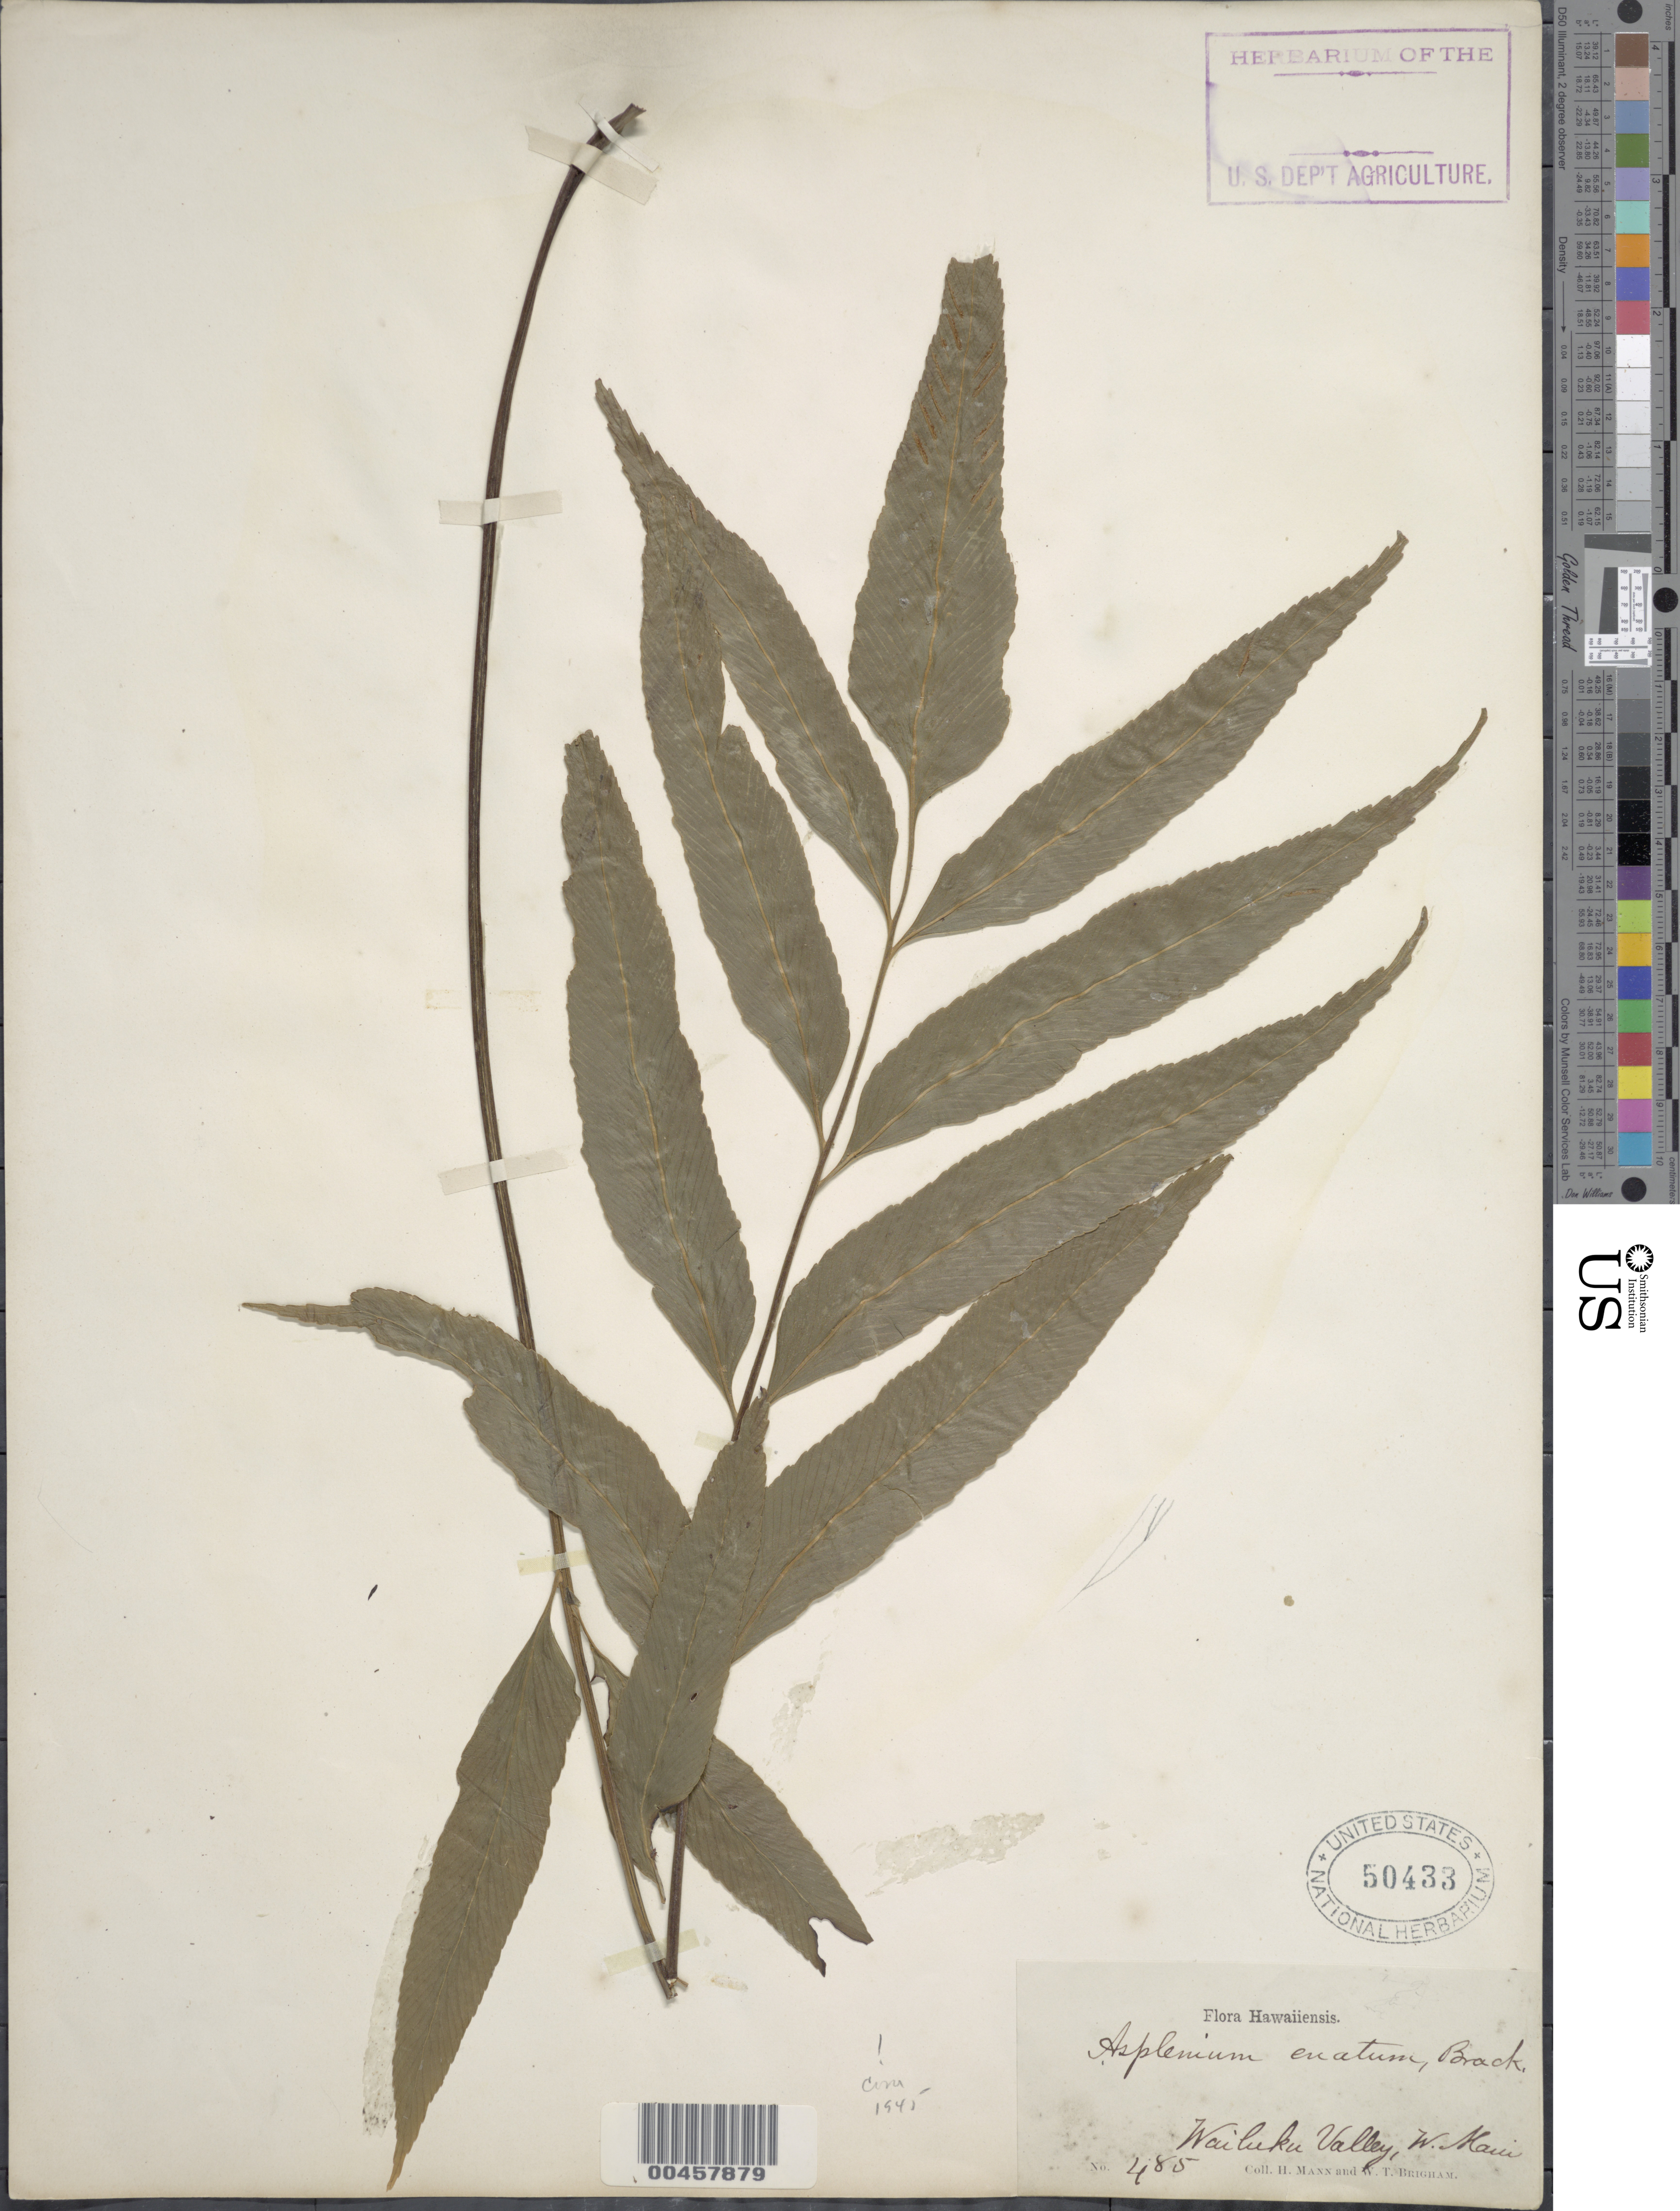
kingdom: Plantae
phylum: Tracheophyta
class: Polypodiopsida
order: Polypodiales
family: Aspleniaceae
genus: Asplenium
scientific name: Asplenium kaulfussii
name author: Schltdl.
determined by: Wagner, W. L., (BOT), Smithsonian Institution - National Museum of Natural History (UNITED STATES)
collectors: H. Mann & W. T. Brigham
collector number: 485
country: United States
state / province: Hawaii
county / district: Maui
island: Maui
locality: Wailuku Valley, W. Maui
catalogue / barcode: US 50433